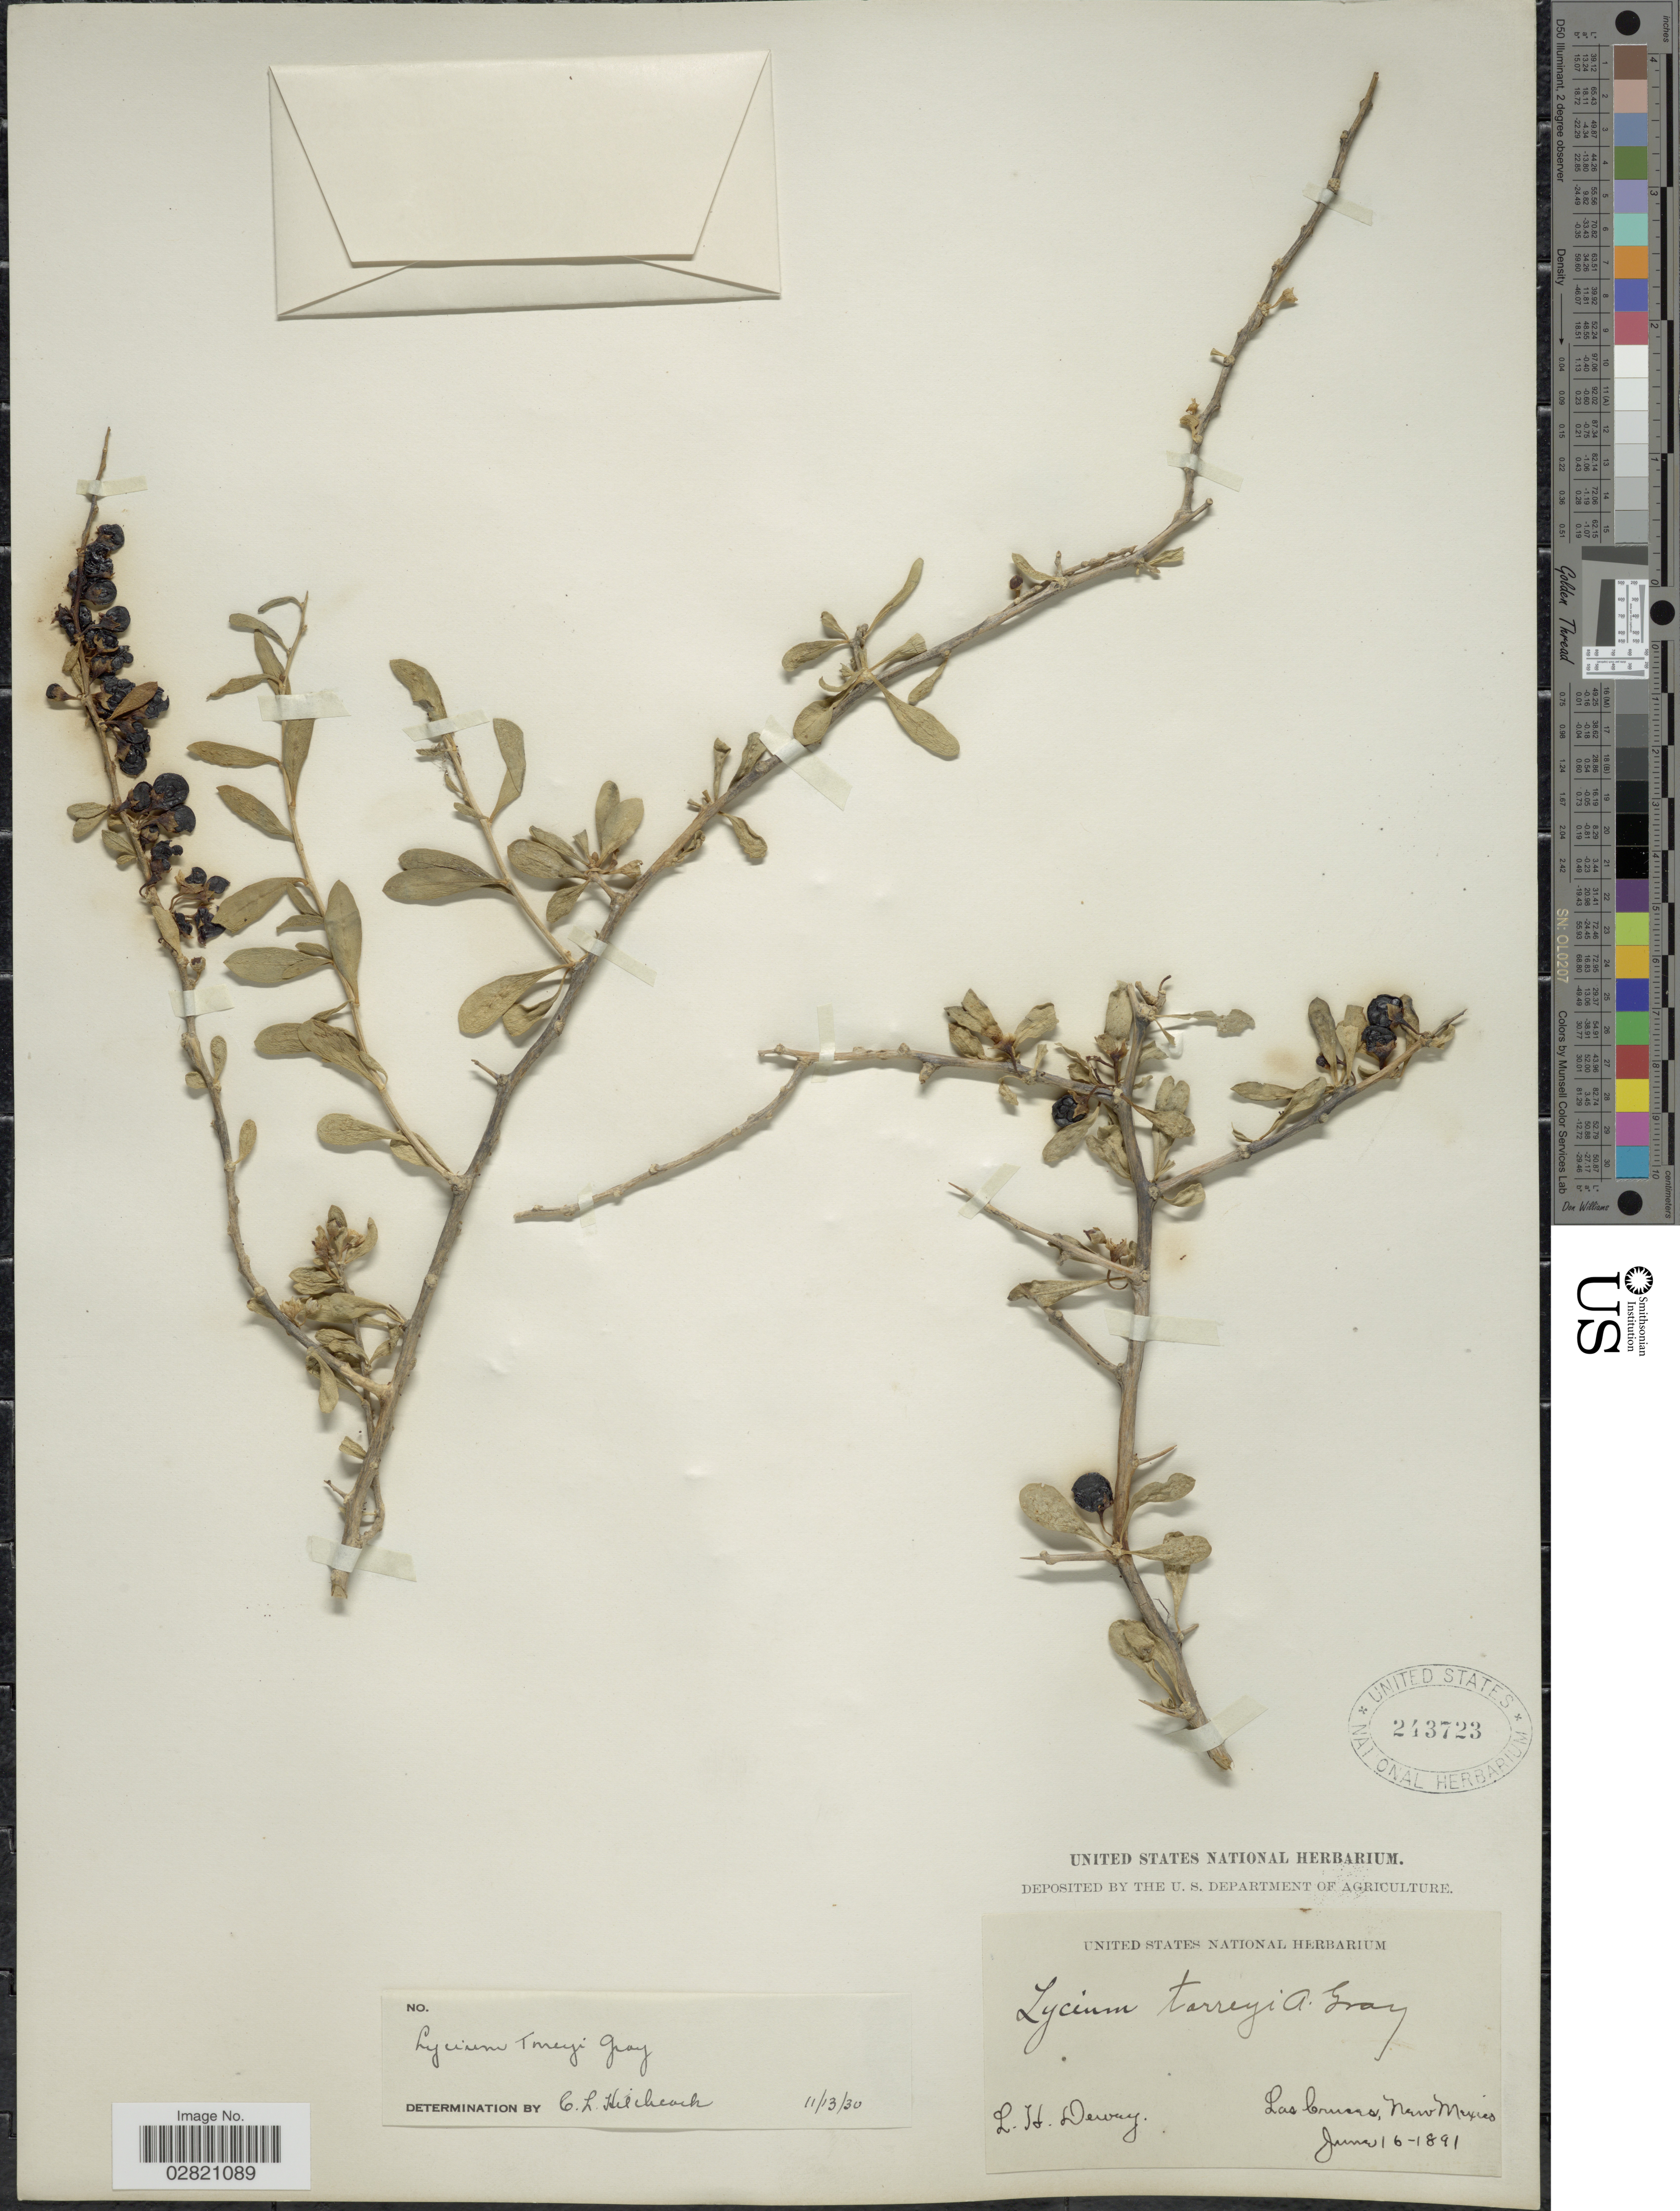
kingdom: Plantae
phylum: Tracheophyta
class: Magnoliopsida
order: Solanales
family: Solanaceae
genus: Lycium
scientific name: Lycium torreyi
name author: A. Gray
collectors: L. H. Dewey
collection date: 1891-06-16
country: United States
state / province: New Mexico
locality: Las Cruces.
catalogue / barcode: US 243723